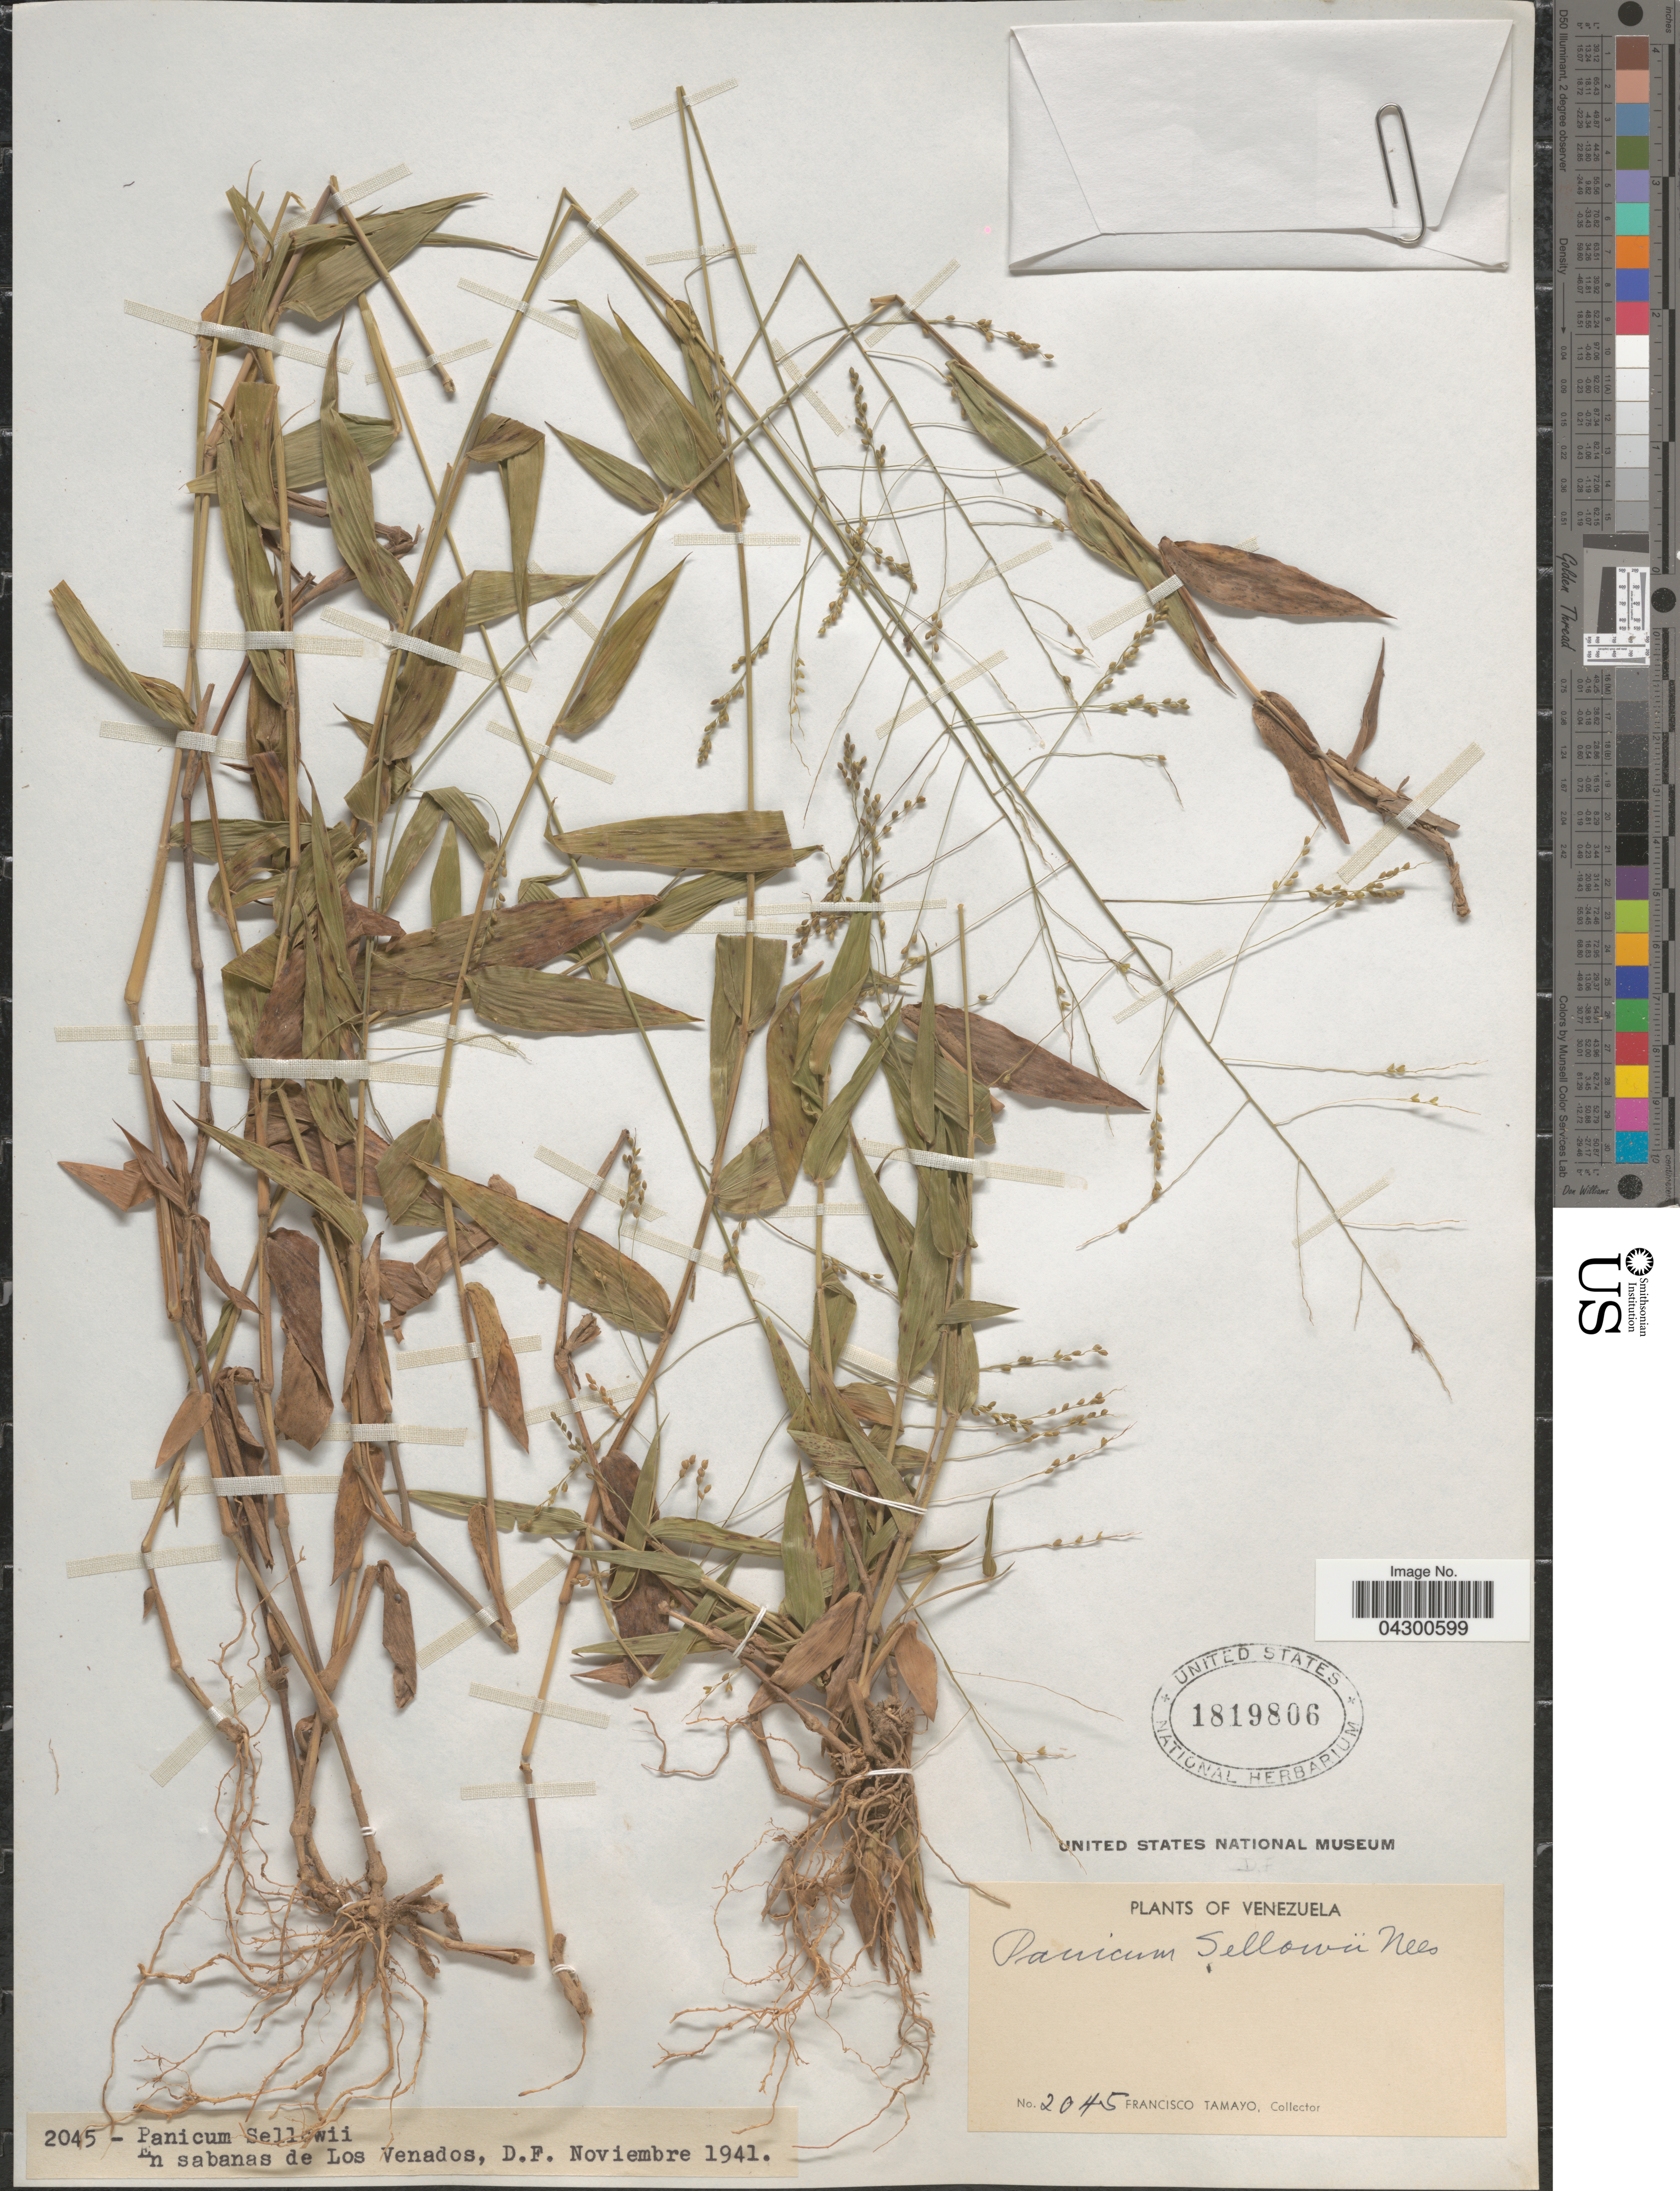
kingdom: Plantae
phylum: Tracheophyta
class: Liliopsida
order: Poales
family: Poaceae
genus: Panicum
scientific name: Panicum sellowii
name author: Nees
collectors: F. Tamayo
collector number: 2045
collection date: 1941-11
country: Venezuela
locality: En sabanas de Los Venados, D. F.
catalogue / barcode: US 1819806